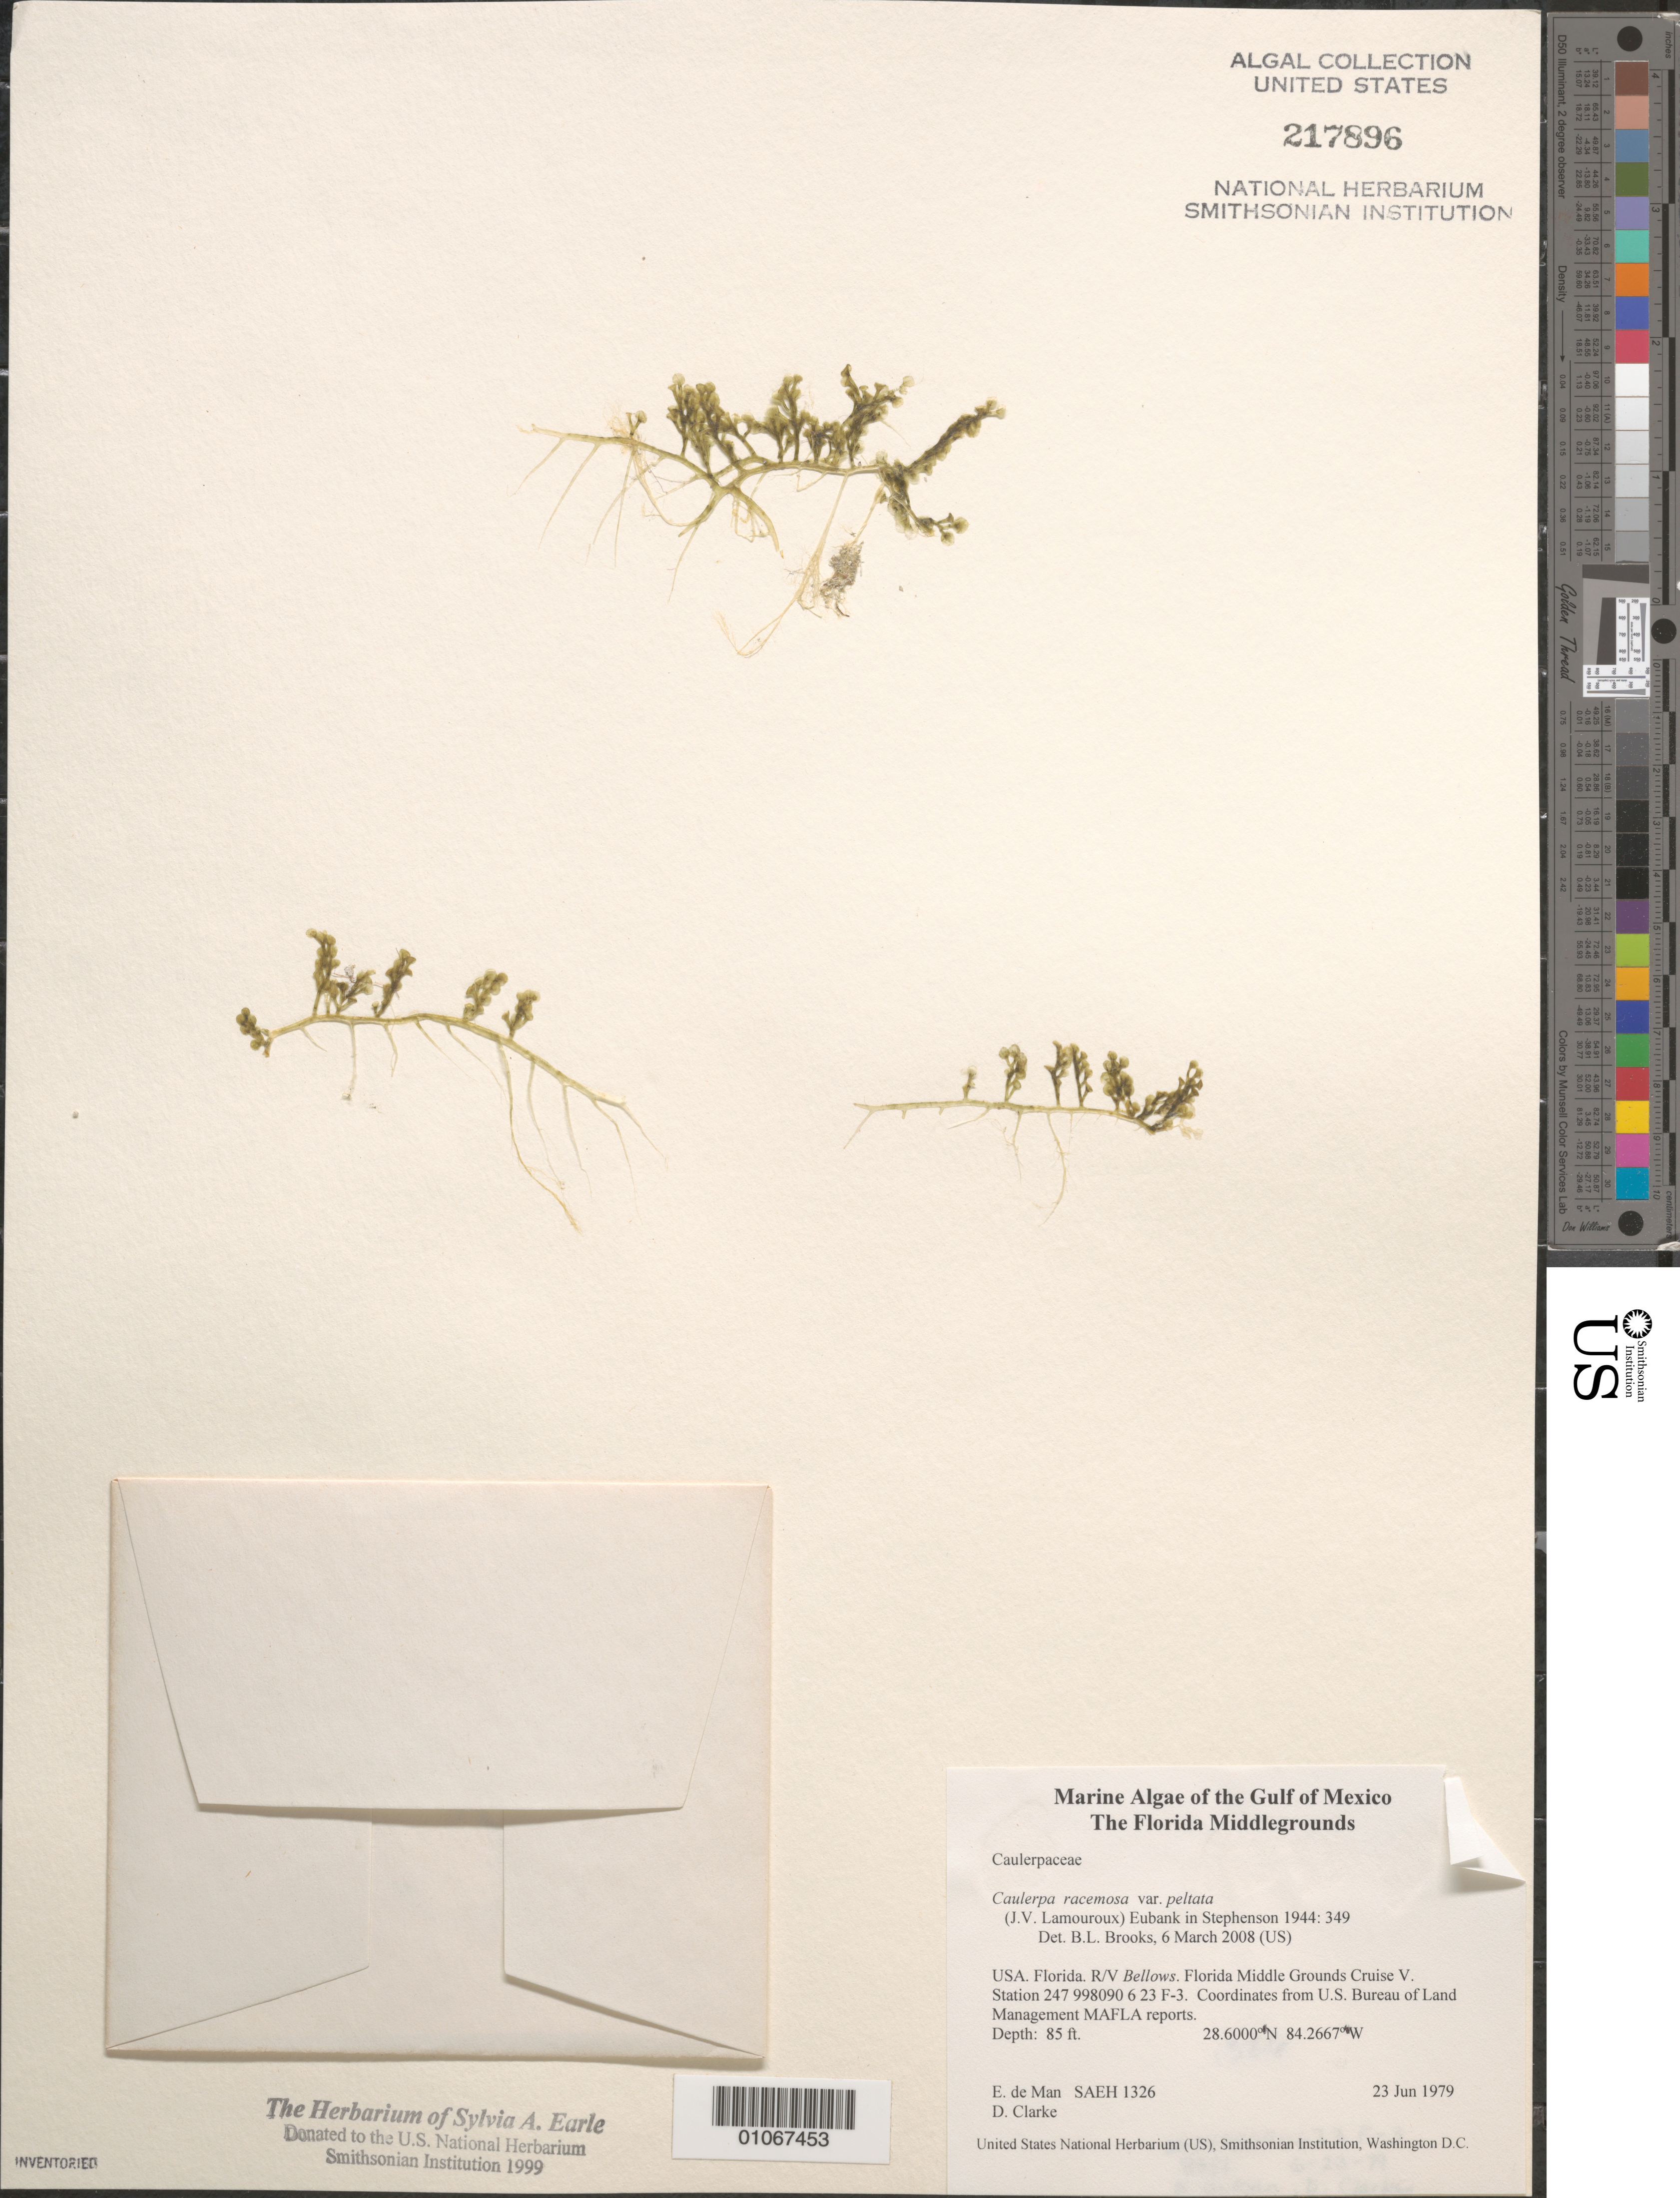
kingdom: Plantae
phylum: Chlorophyta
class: Ulvophyceae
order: Bryopsidales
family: Caulerpaceae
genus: Caulerpa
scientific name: Caulerpa racemosa var. peltata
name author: (J.V.Lamouroux) Eubank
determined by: Brooks, B. L., (BOT), Smithsonian Institution - National Museum of Natural History (UNITED STATES)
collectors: E. de Man & D. Clarke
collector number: SAEH 1326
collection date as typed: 23 Jun 1979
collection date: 1979-06-23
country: United States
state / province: Florida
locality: Gulf of Mexico, Florida Middle Grounds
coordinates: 28.6000 N, 84.2667 W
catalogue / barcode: US 217896